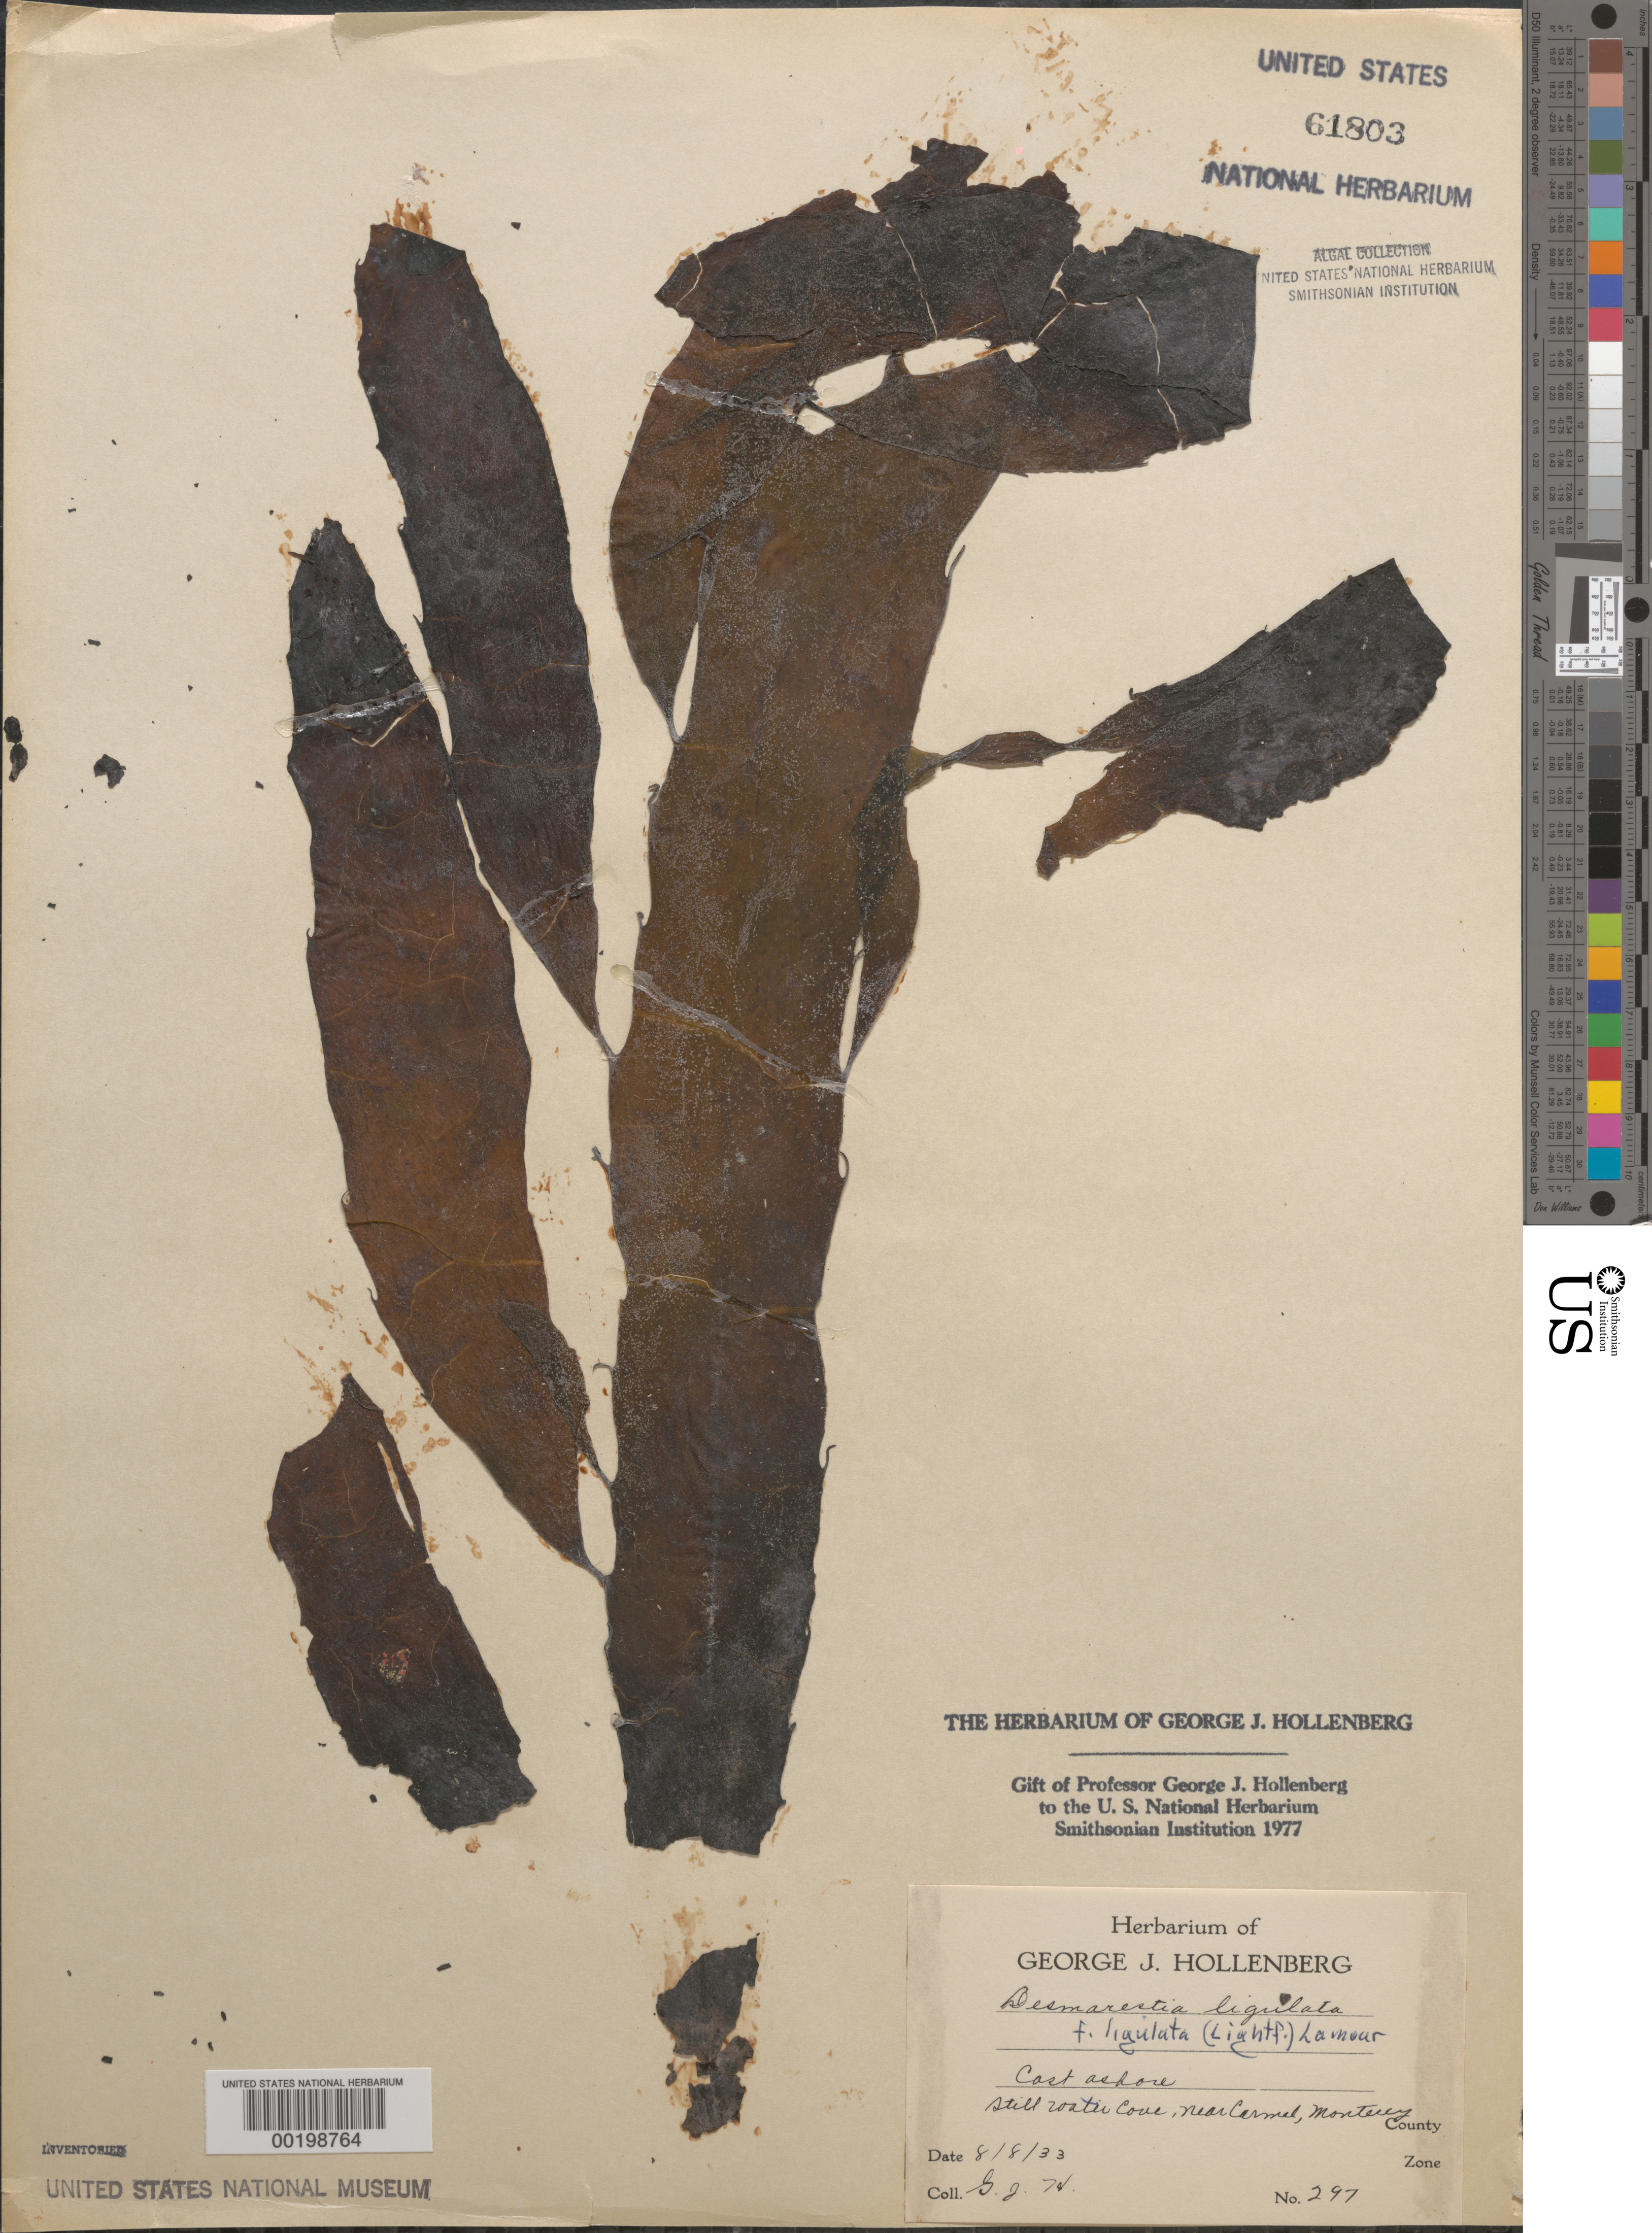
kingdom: Chromista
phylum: Ochrophyta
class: Phaeophyceae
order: Desmarestiales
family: Desmarestiaceae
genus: Desmarestia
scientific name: Desmarestia ligulata f. ligulata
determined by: Hollenberg, George J.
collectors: G. Hollenberg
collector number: GJH 297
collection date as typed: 08 Aug 1933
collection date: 1933-08-08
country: United States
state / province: California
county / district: Monterey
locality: Stillwater Cove, near Carmel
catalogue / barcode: US 61803